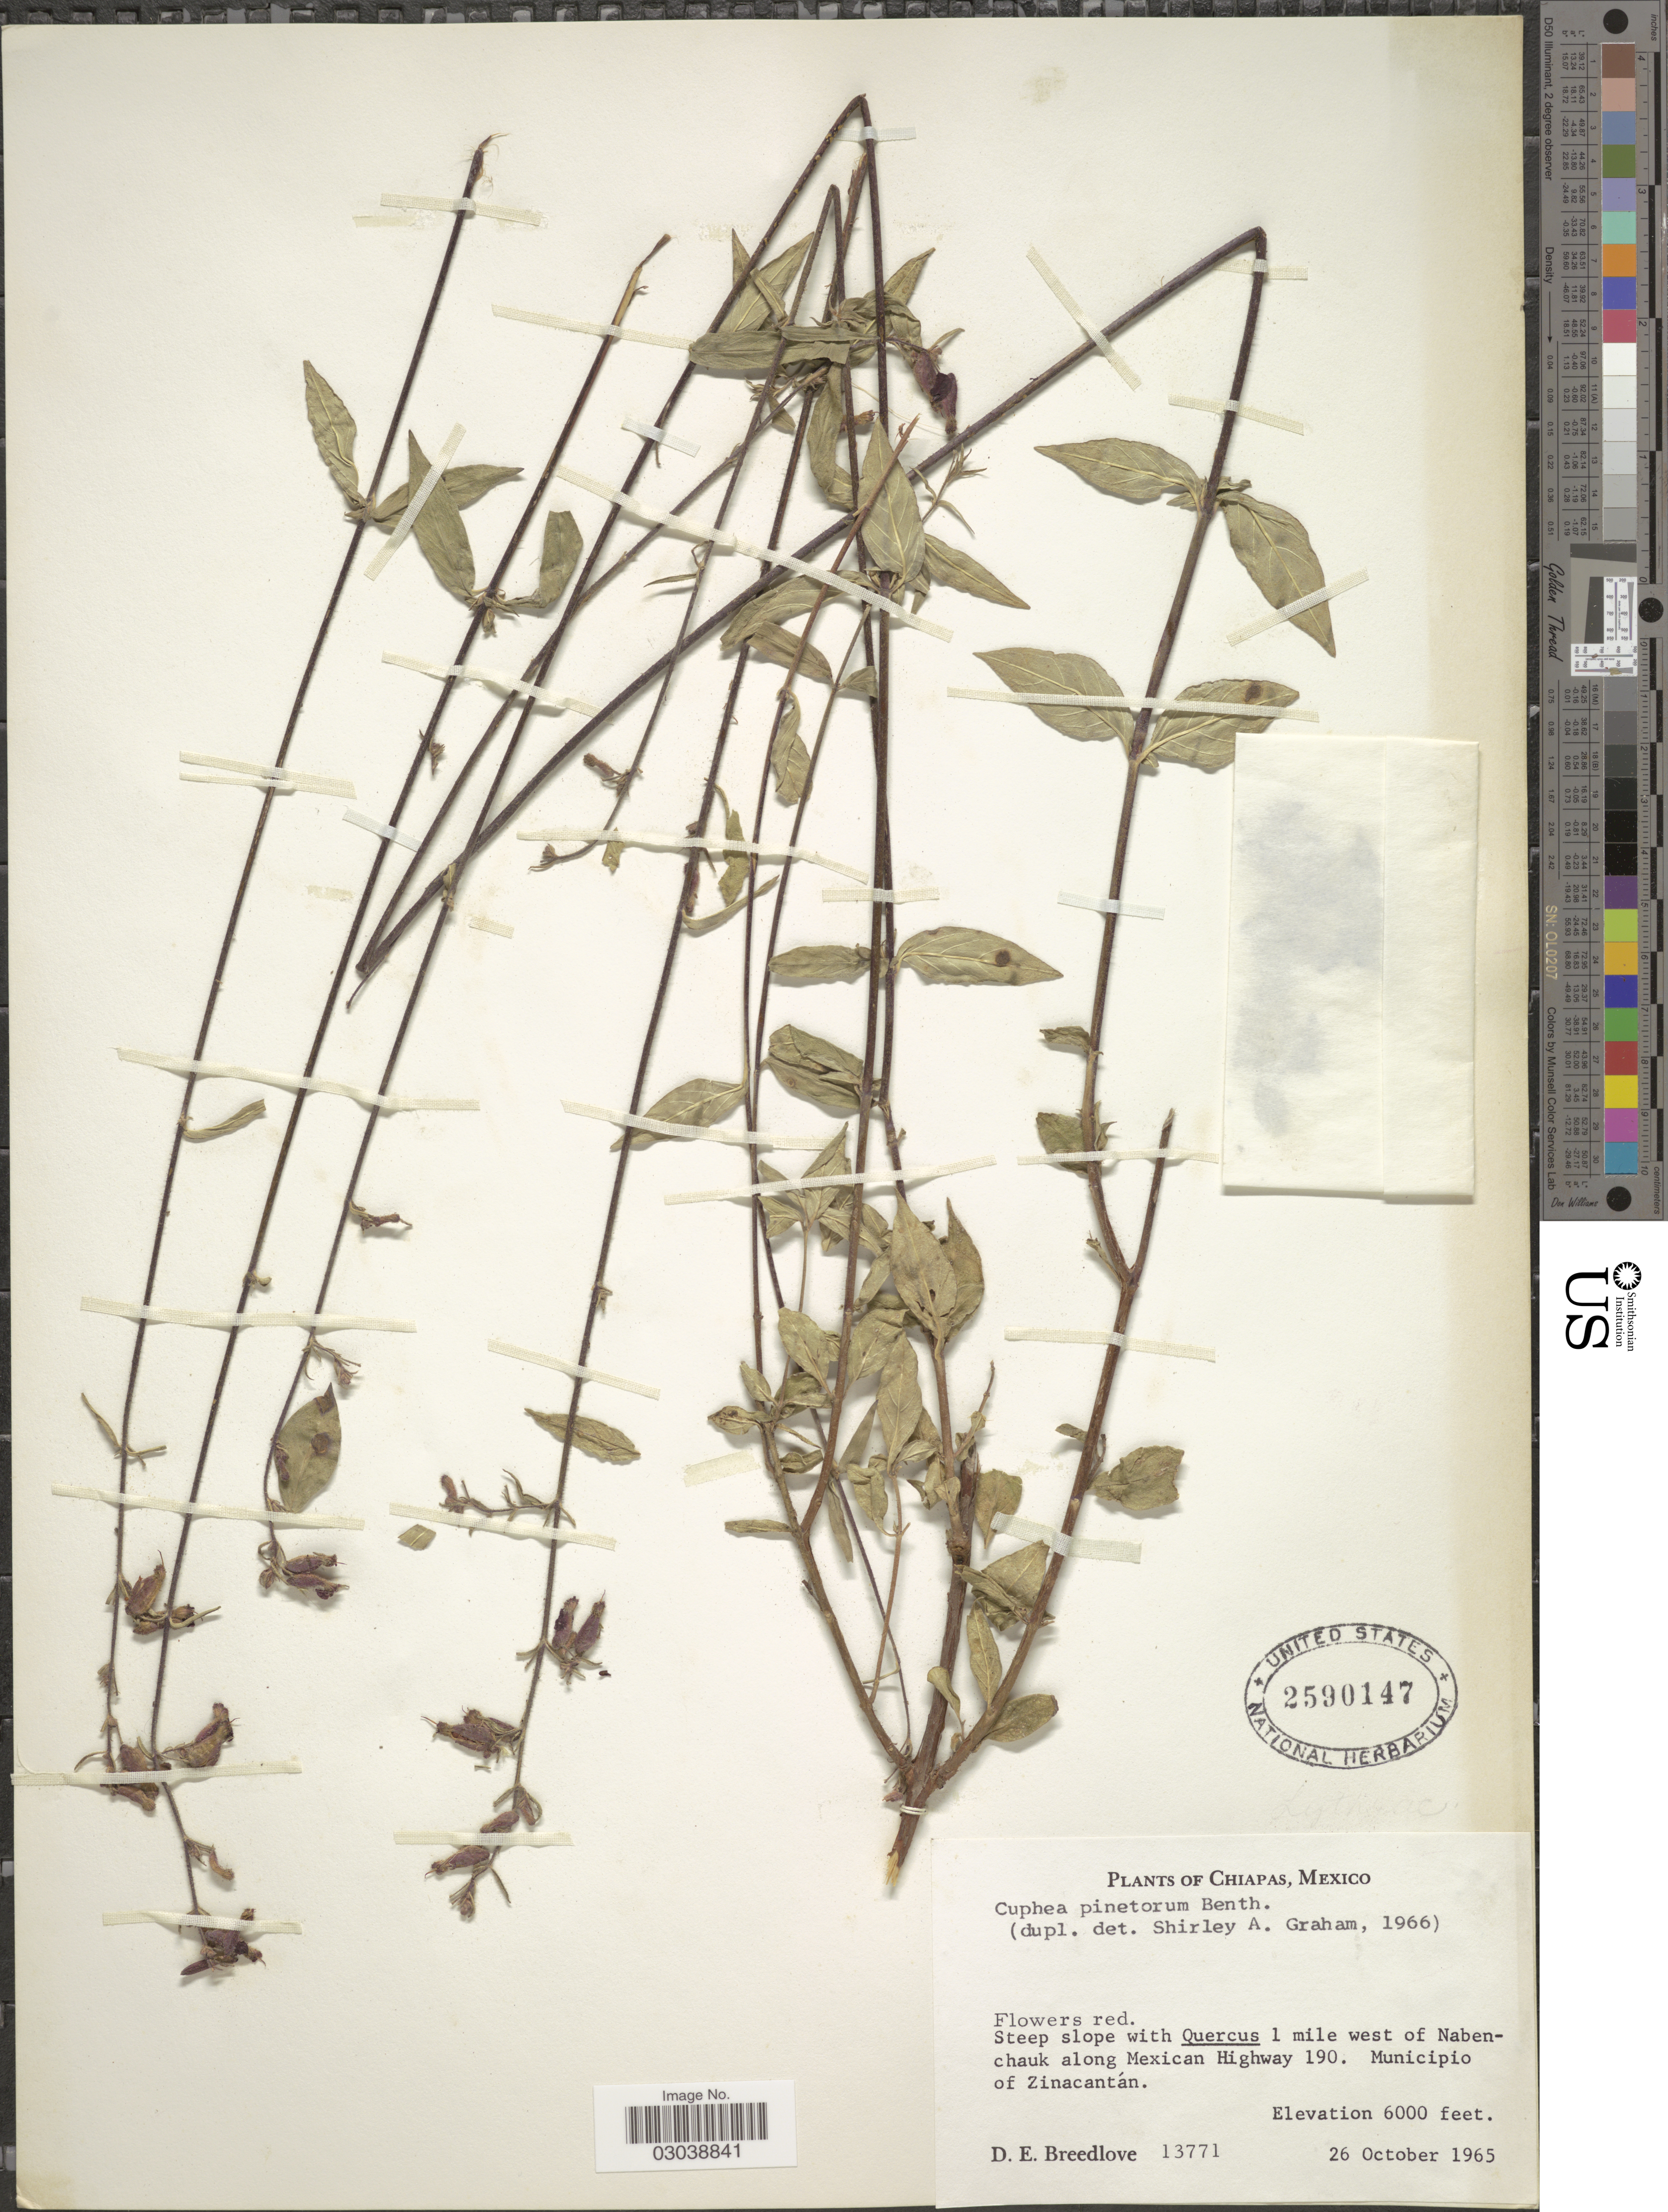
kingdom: Plantae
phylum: Tracheophyta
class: Magnoliopsida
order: Myrtales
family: Lythraceae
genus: Cuphea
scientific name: Cuphea pinetorum Benth.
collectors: D. E. Breedlove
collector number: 13771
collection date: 1965-10-26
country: Mexico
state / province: Chiapas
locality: Steep slope with Quercus 1 mile west of Nabenchauk along Mexican Highway 190. Municipio of Zinacantán.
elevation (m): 1829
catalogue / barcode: US 2590147